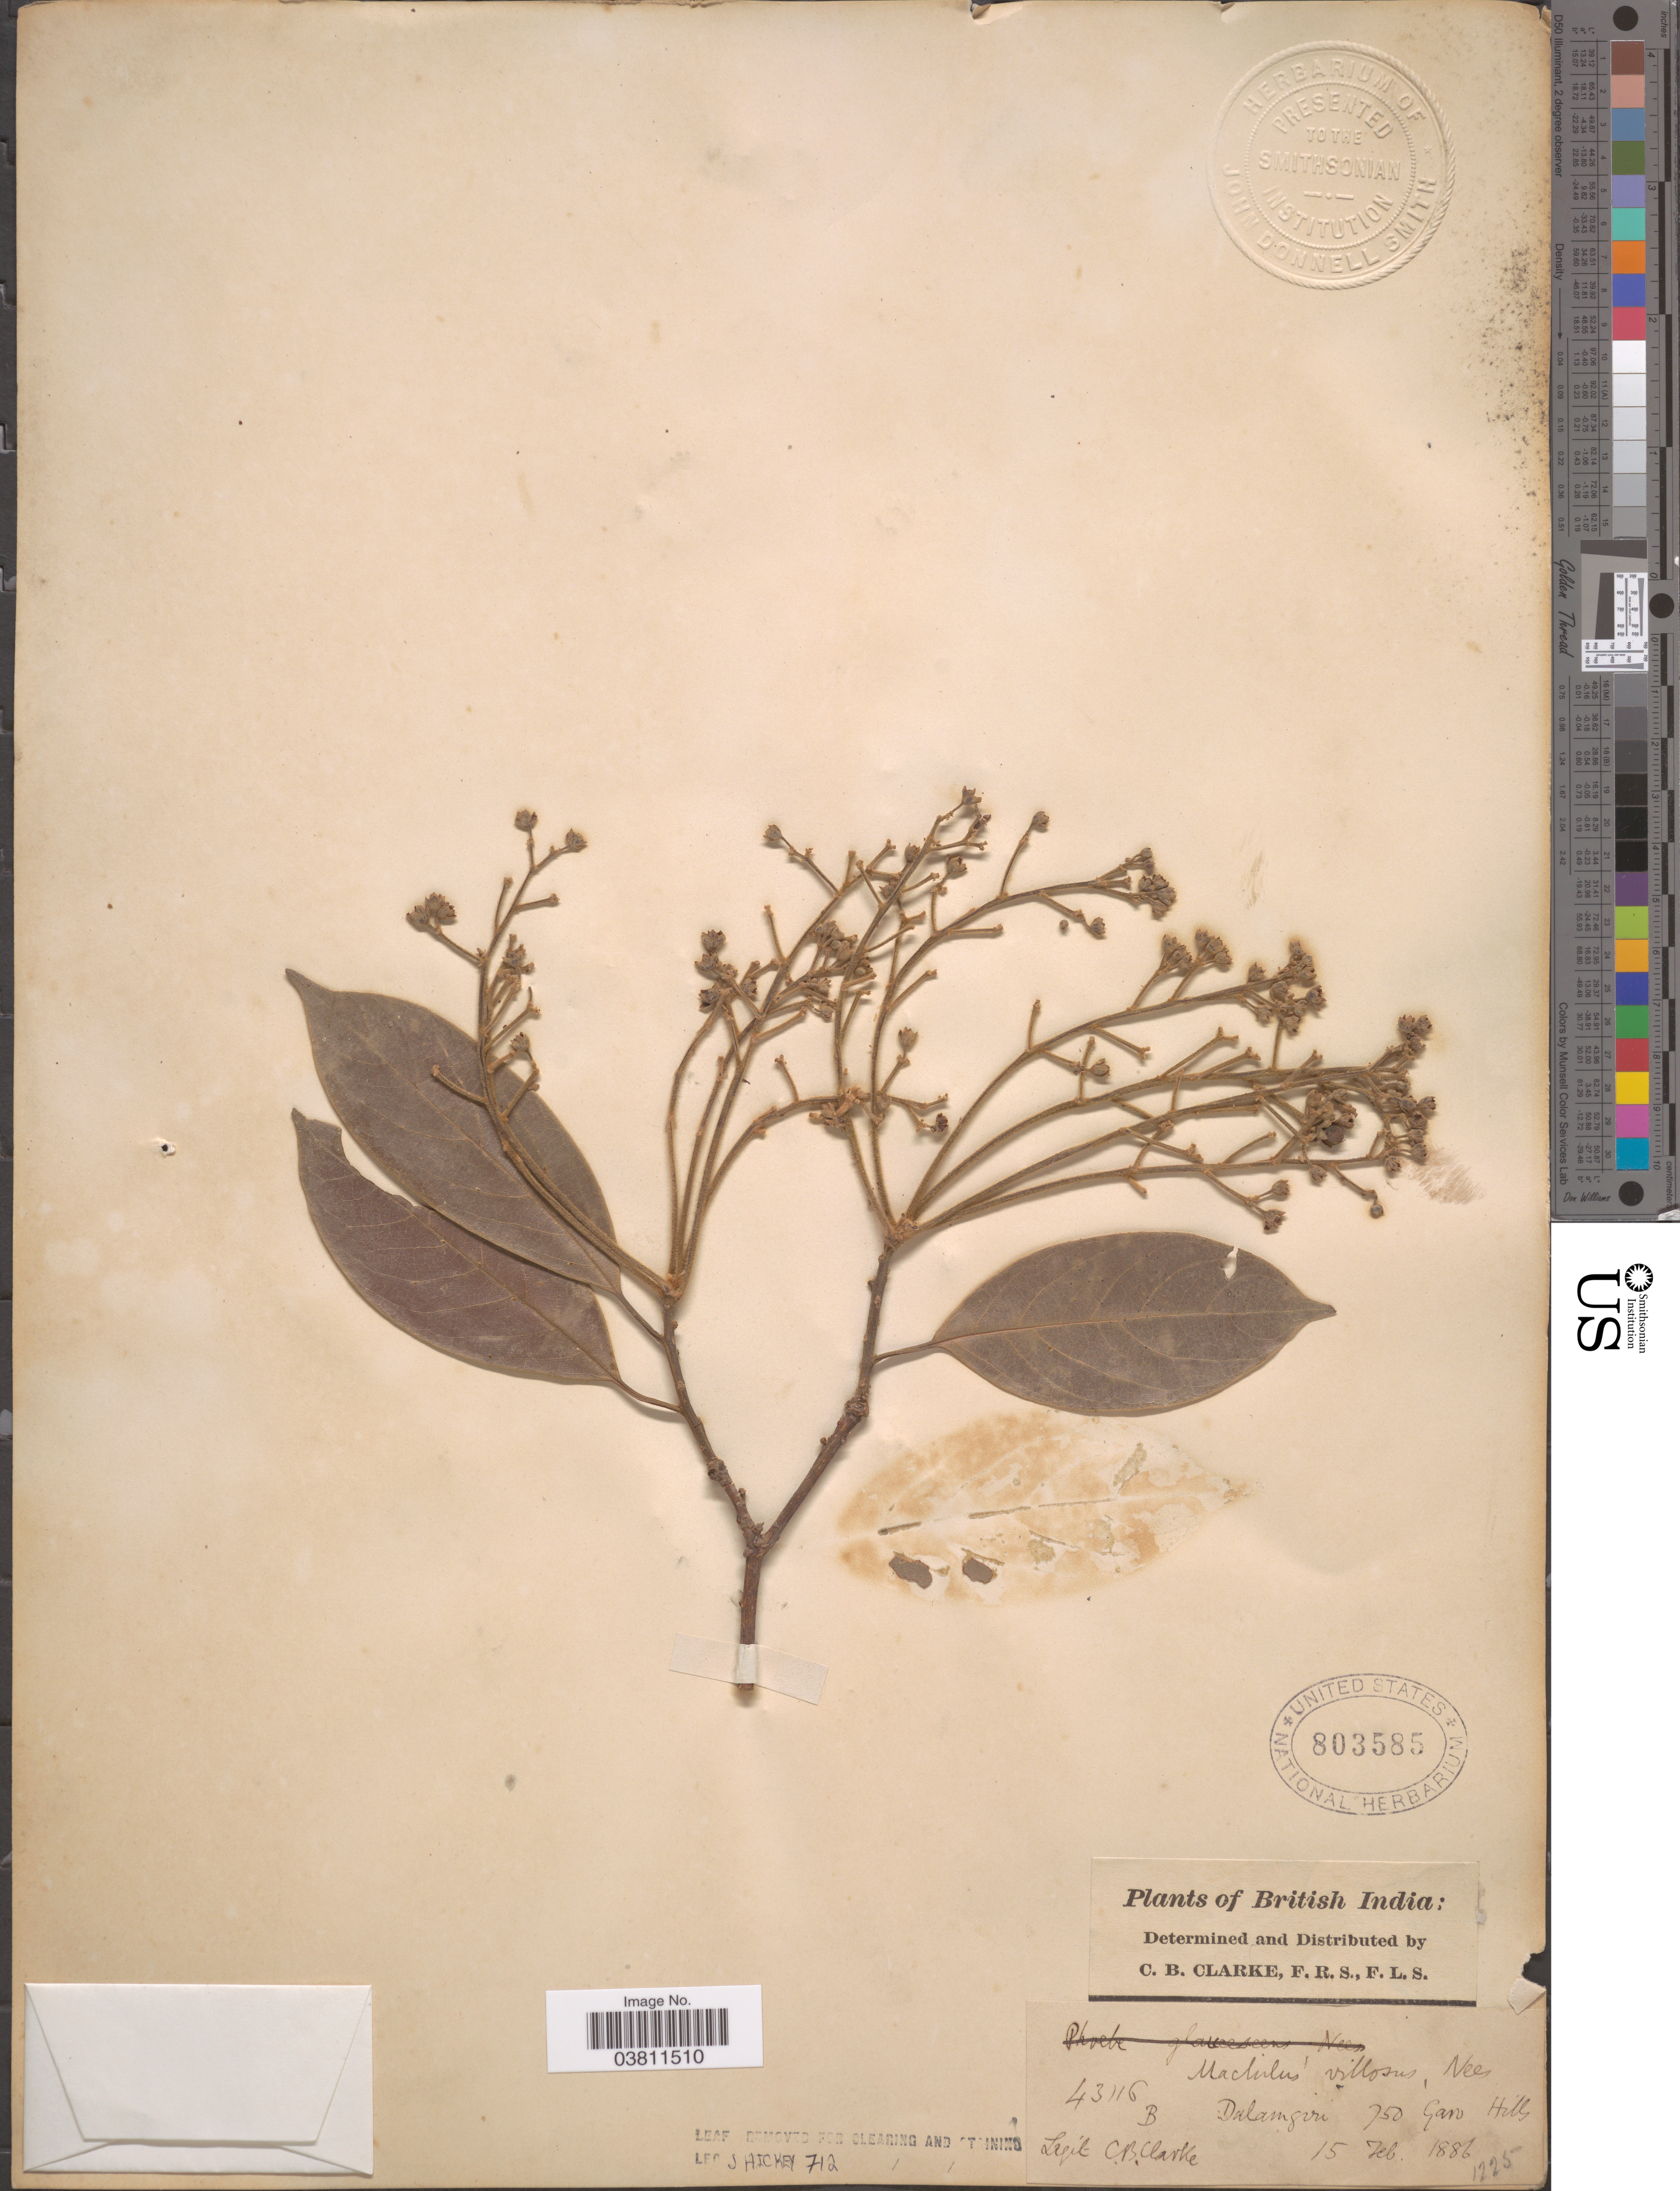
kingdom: Plantae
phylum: Tracheophyta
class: Magnoliopsida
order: Laurales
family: Lauraceae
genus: Persea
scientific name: Persea villosa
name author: (Roxb.) Kosterm.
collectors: C. B. Clarke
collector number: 43116B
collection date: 1886-02-15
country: India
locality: British India. Dalamgiri. Gan Hills.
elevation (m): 229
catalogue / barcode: US 803585